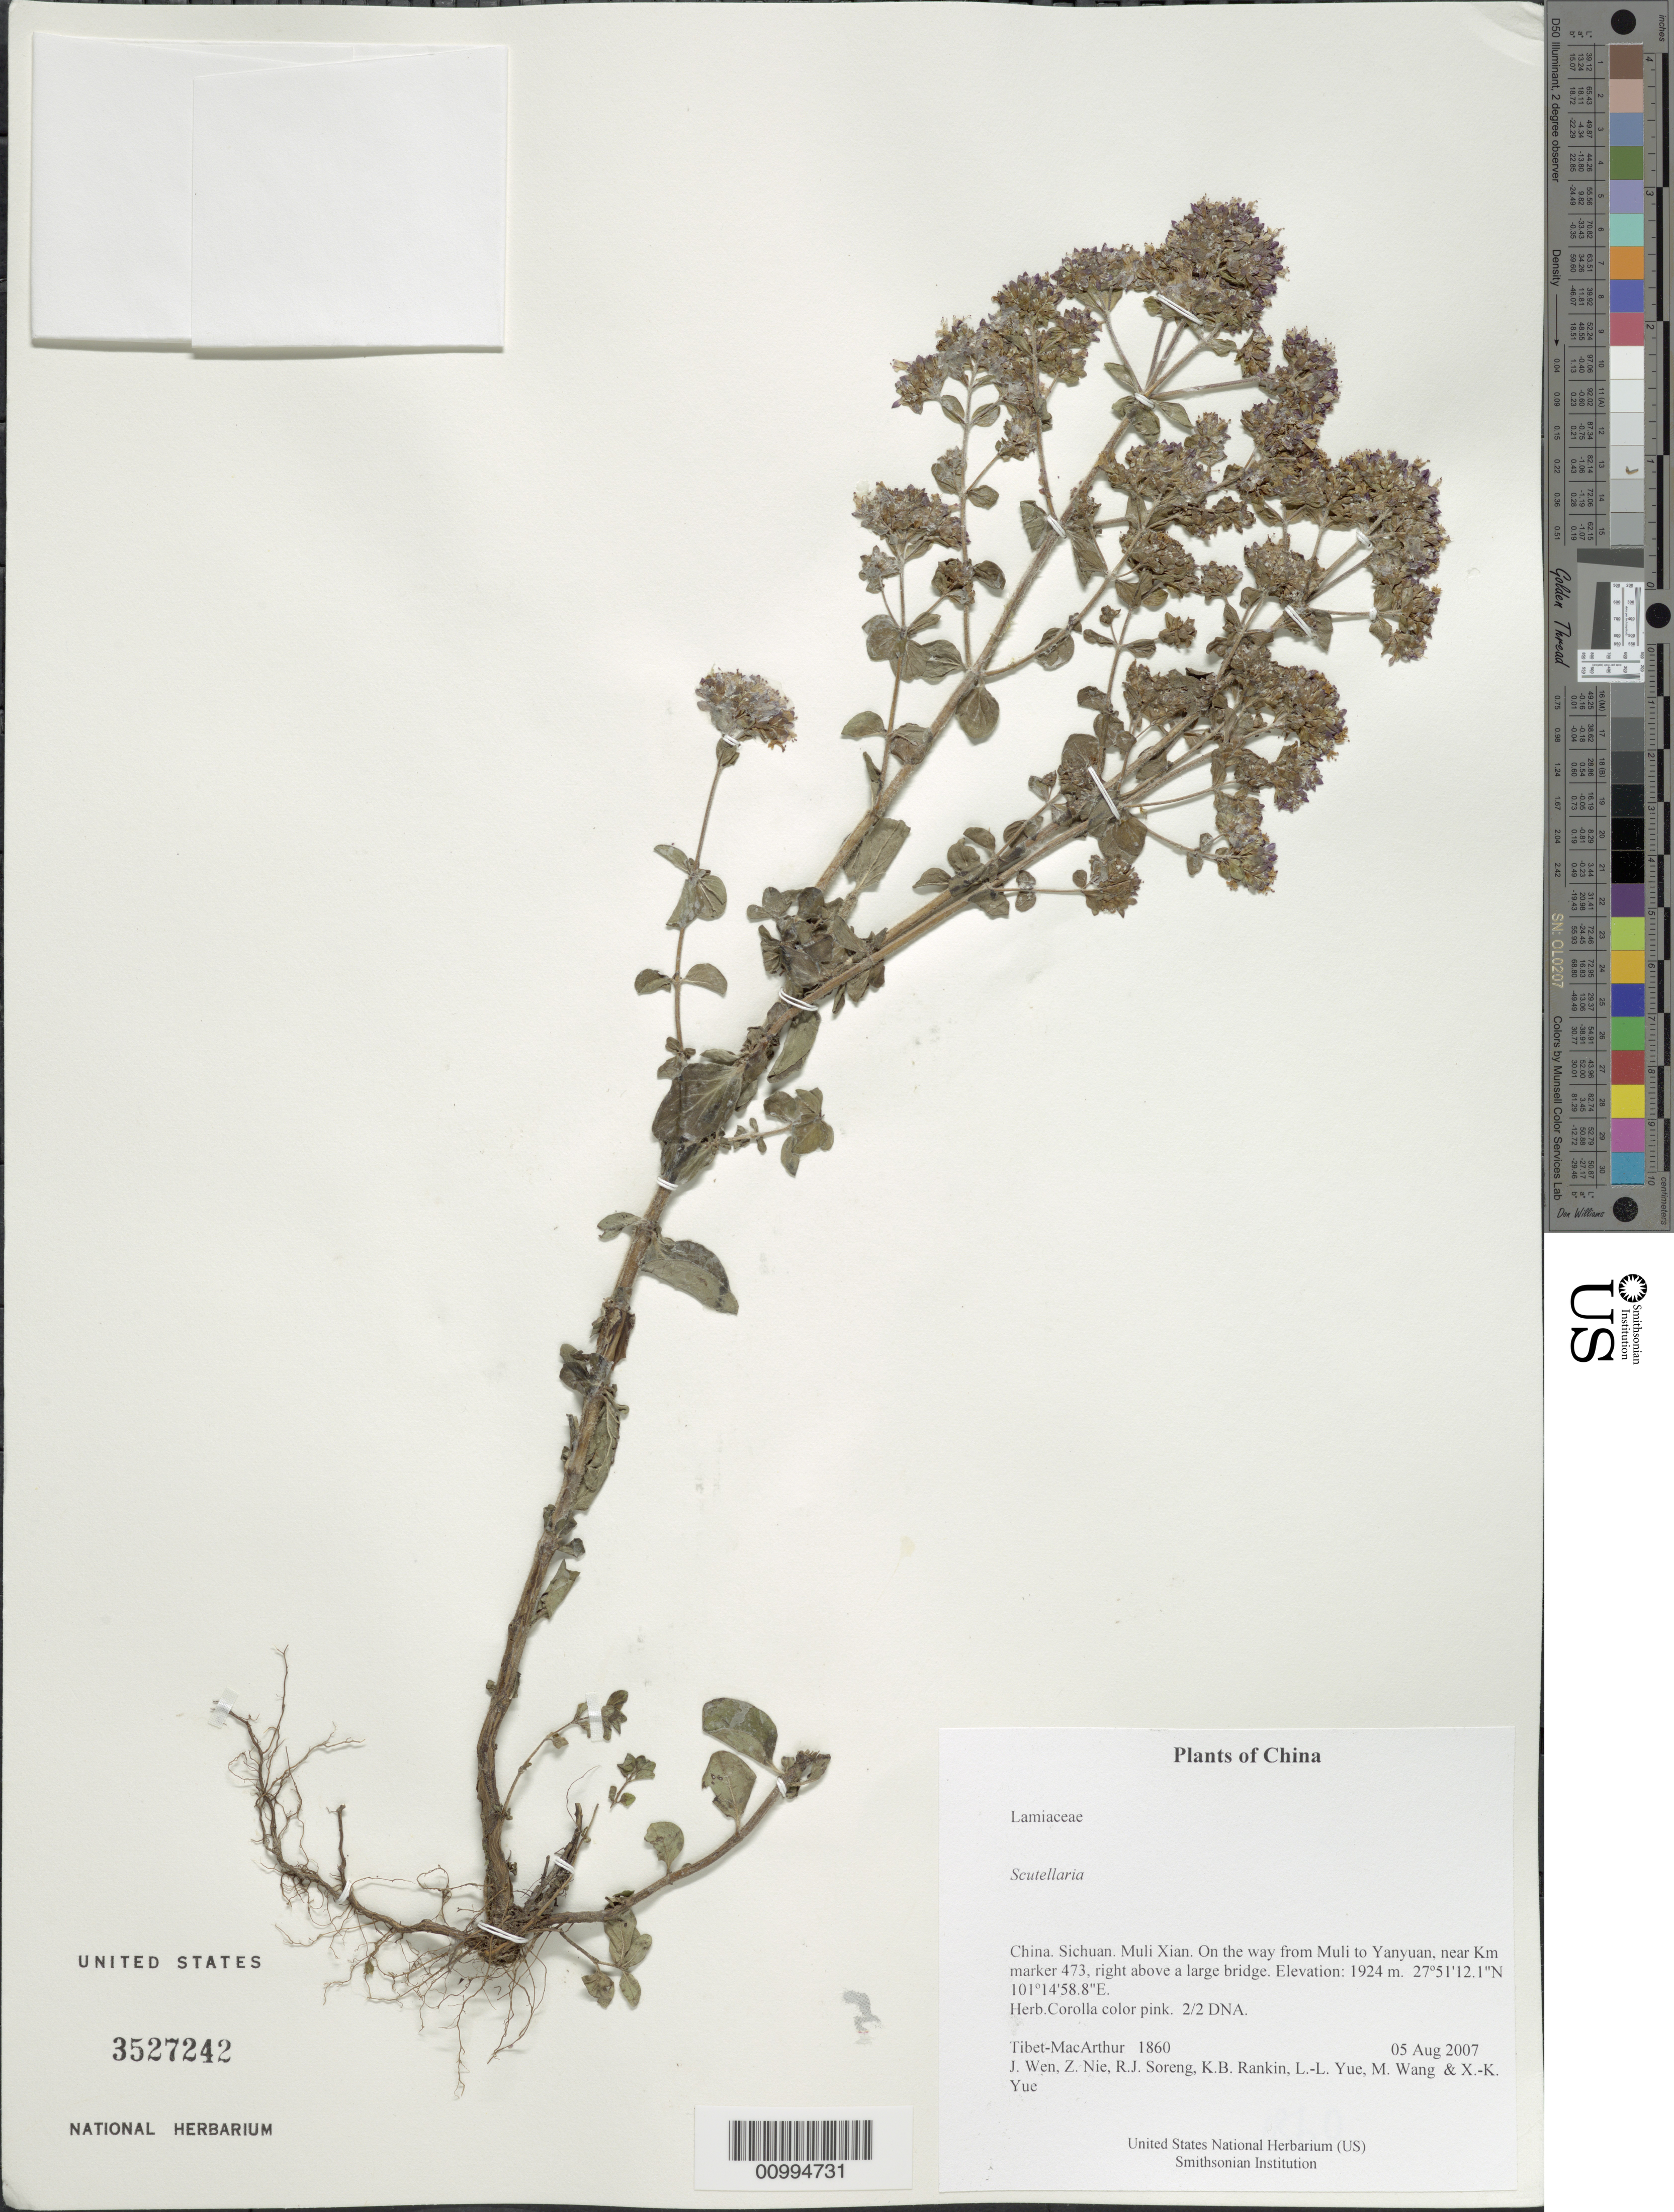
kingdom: Plantae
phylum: Tracheophyta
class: Magnoliopsida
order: Lamiales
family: Lamiaceae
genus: Scutellaria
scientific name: Scutellaria sp.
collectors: Tibet-MacArthur, J. Wen, Z. Nie, R. J. Soreng, K. Rankin, L. Yue, M. Wang & X. Yue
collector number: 1860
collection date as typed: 05 Aug 2007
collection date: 2007-08-05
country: China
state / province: Sichuan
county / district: Muli Xian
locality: On the way from Muli to Yanyuan, near Km marker 473, right above a large bridge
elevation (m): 1924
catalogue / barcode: US 3527242